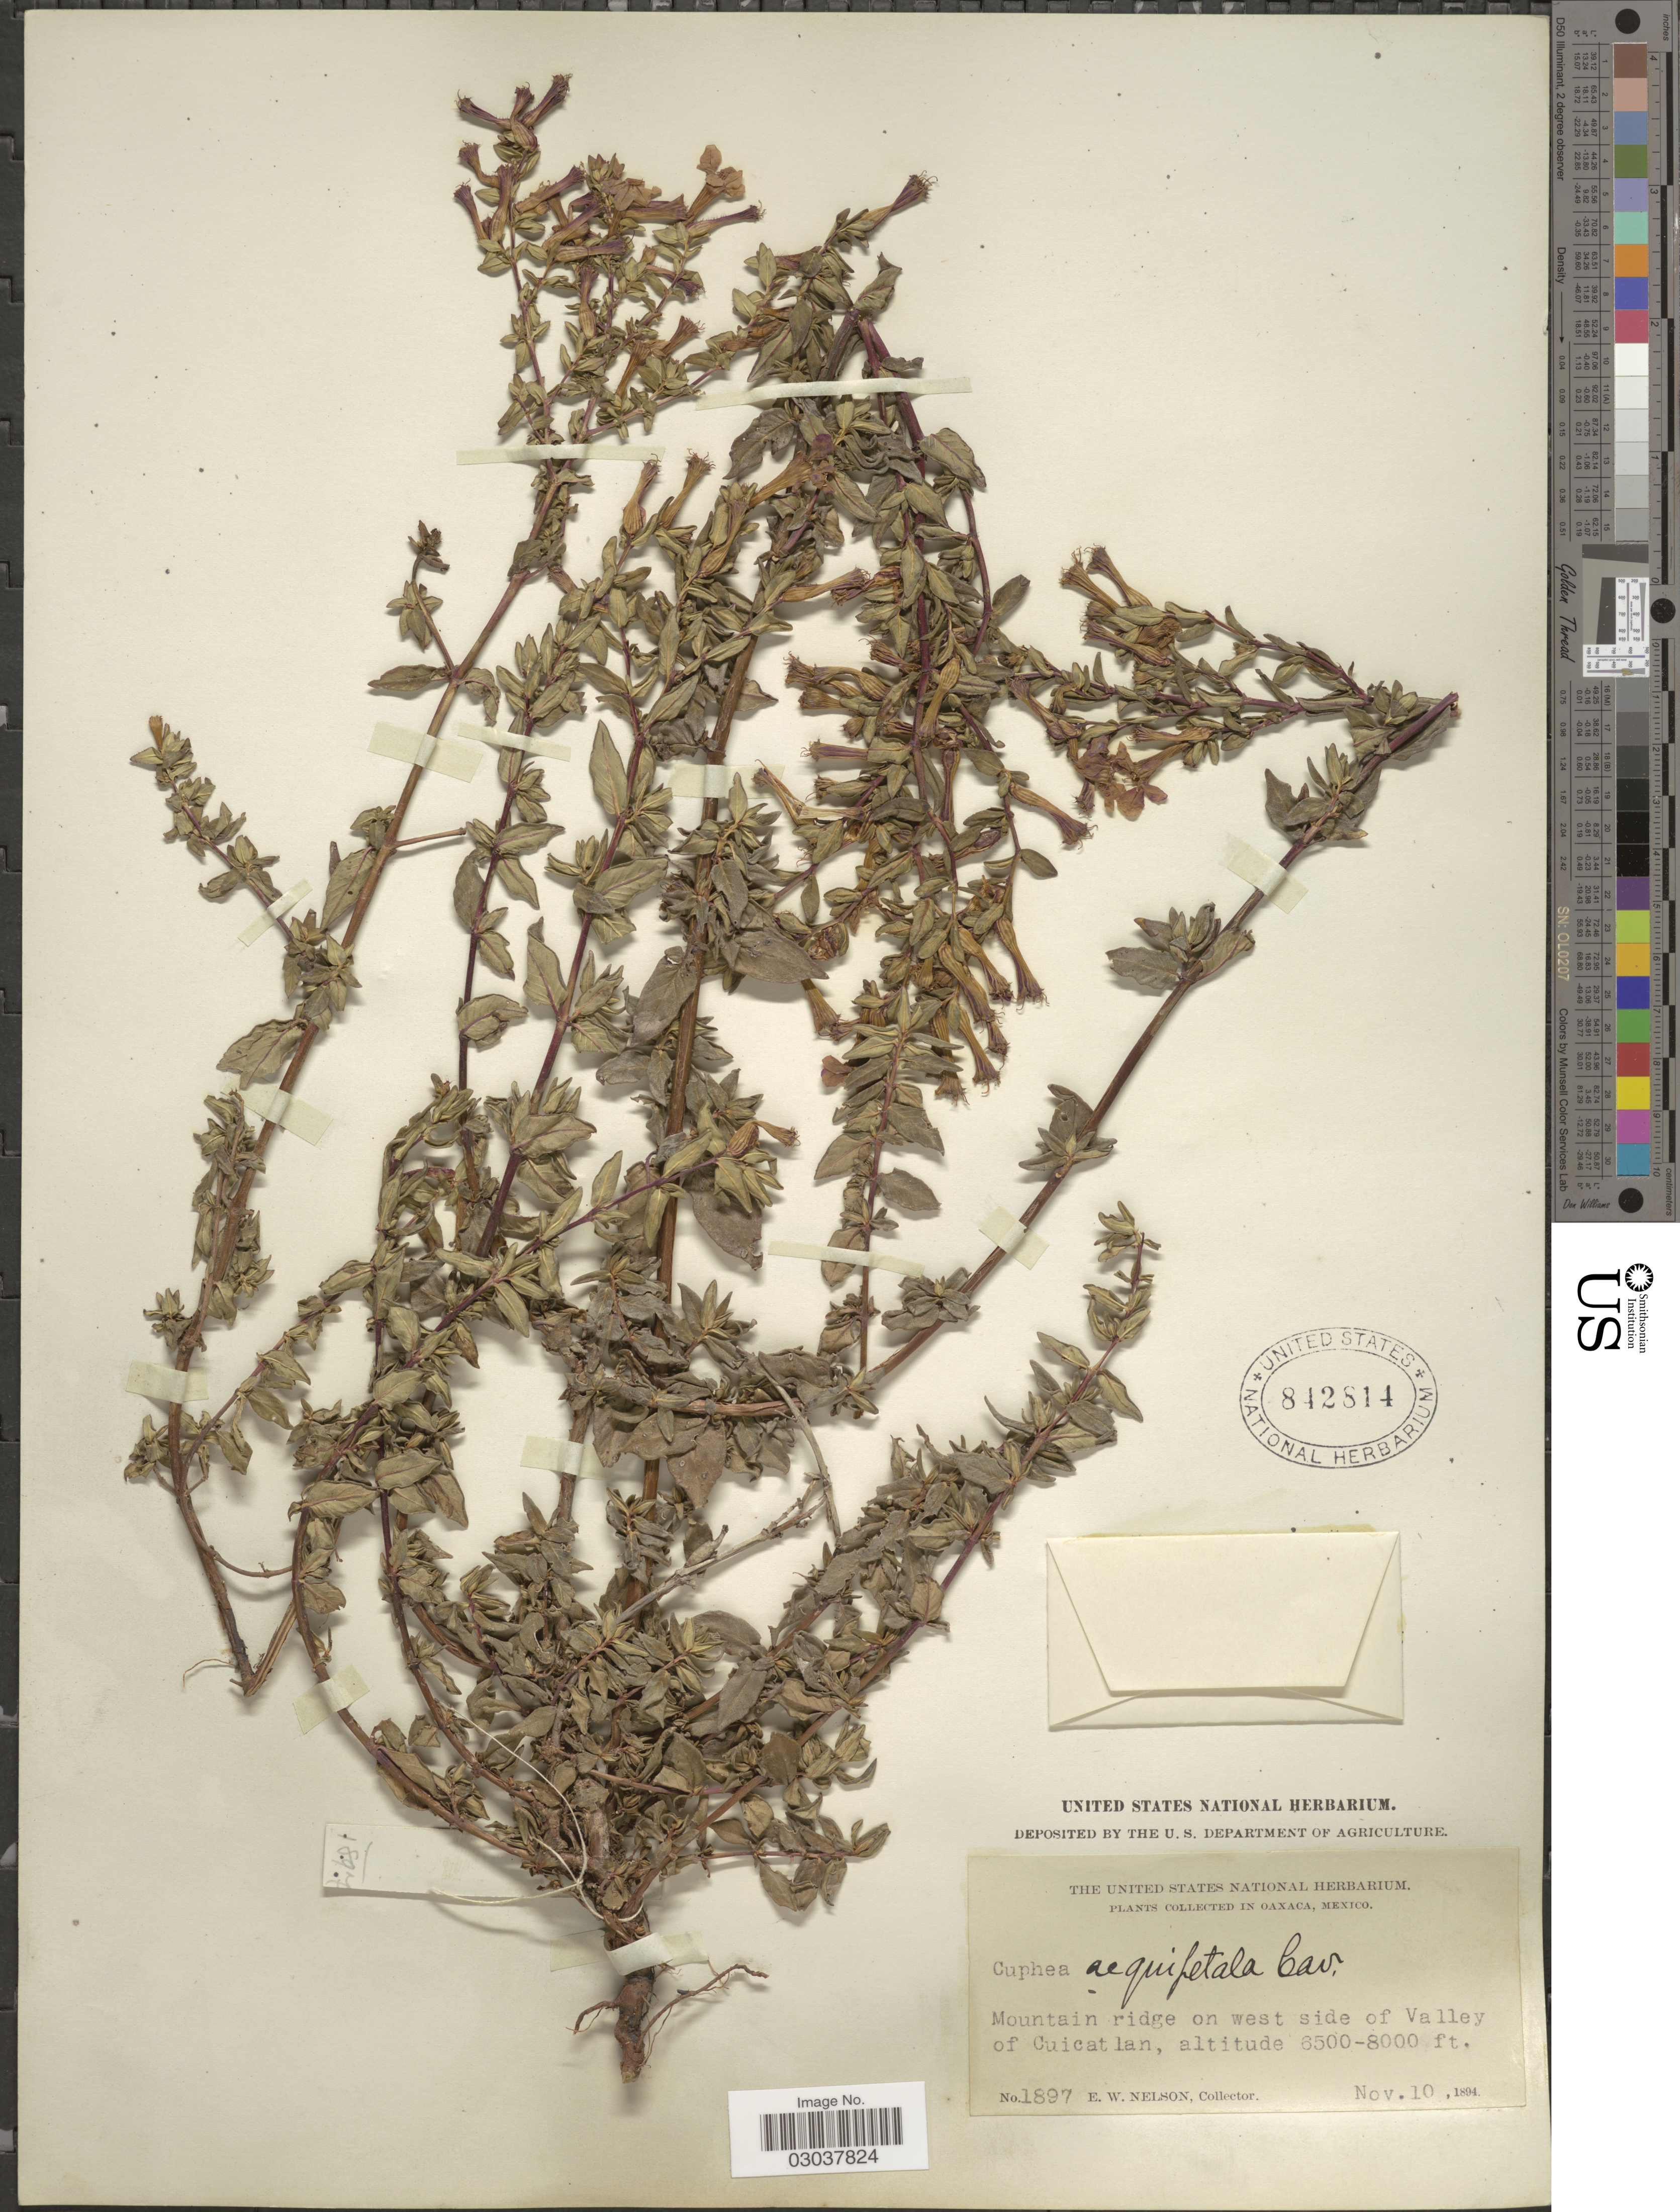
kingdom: Plantae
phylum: Tracheophyta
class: Magnoliopsida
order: Myrtales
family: Lythraceae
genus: Cuphea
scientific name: Cuphea aequipetala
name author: Cav.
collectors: E. W. Nelson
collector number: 1897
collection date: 1894-11-10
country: Mexico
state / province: Oaxaca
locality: Mountain ridge on west side of Valley of Cuicatlan.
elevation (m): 1981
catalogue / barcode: US 842814